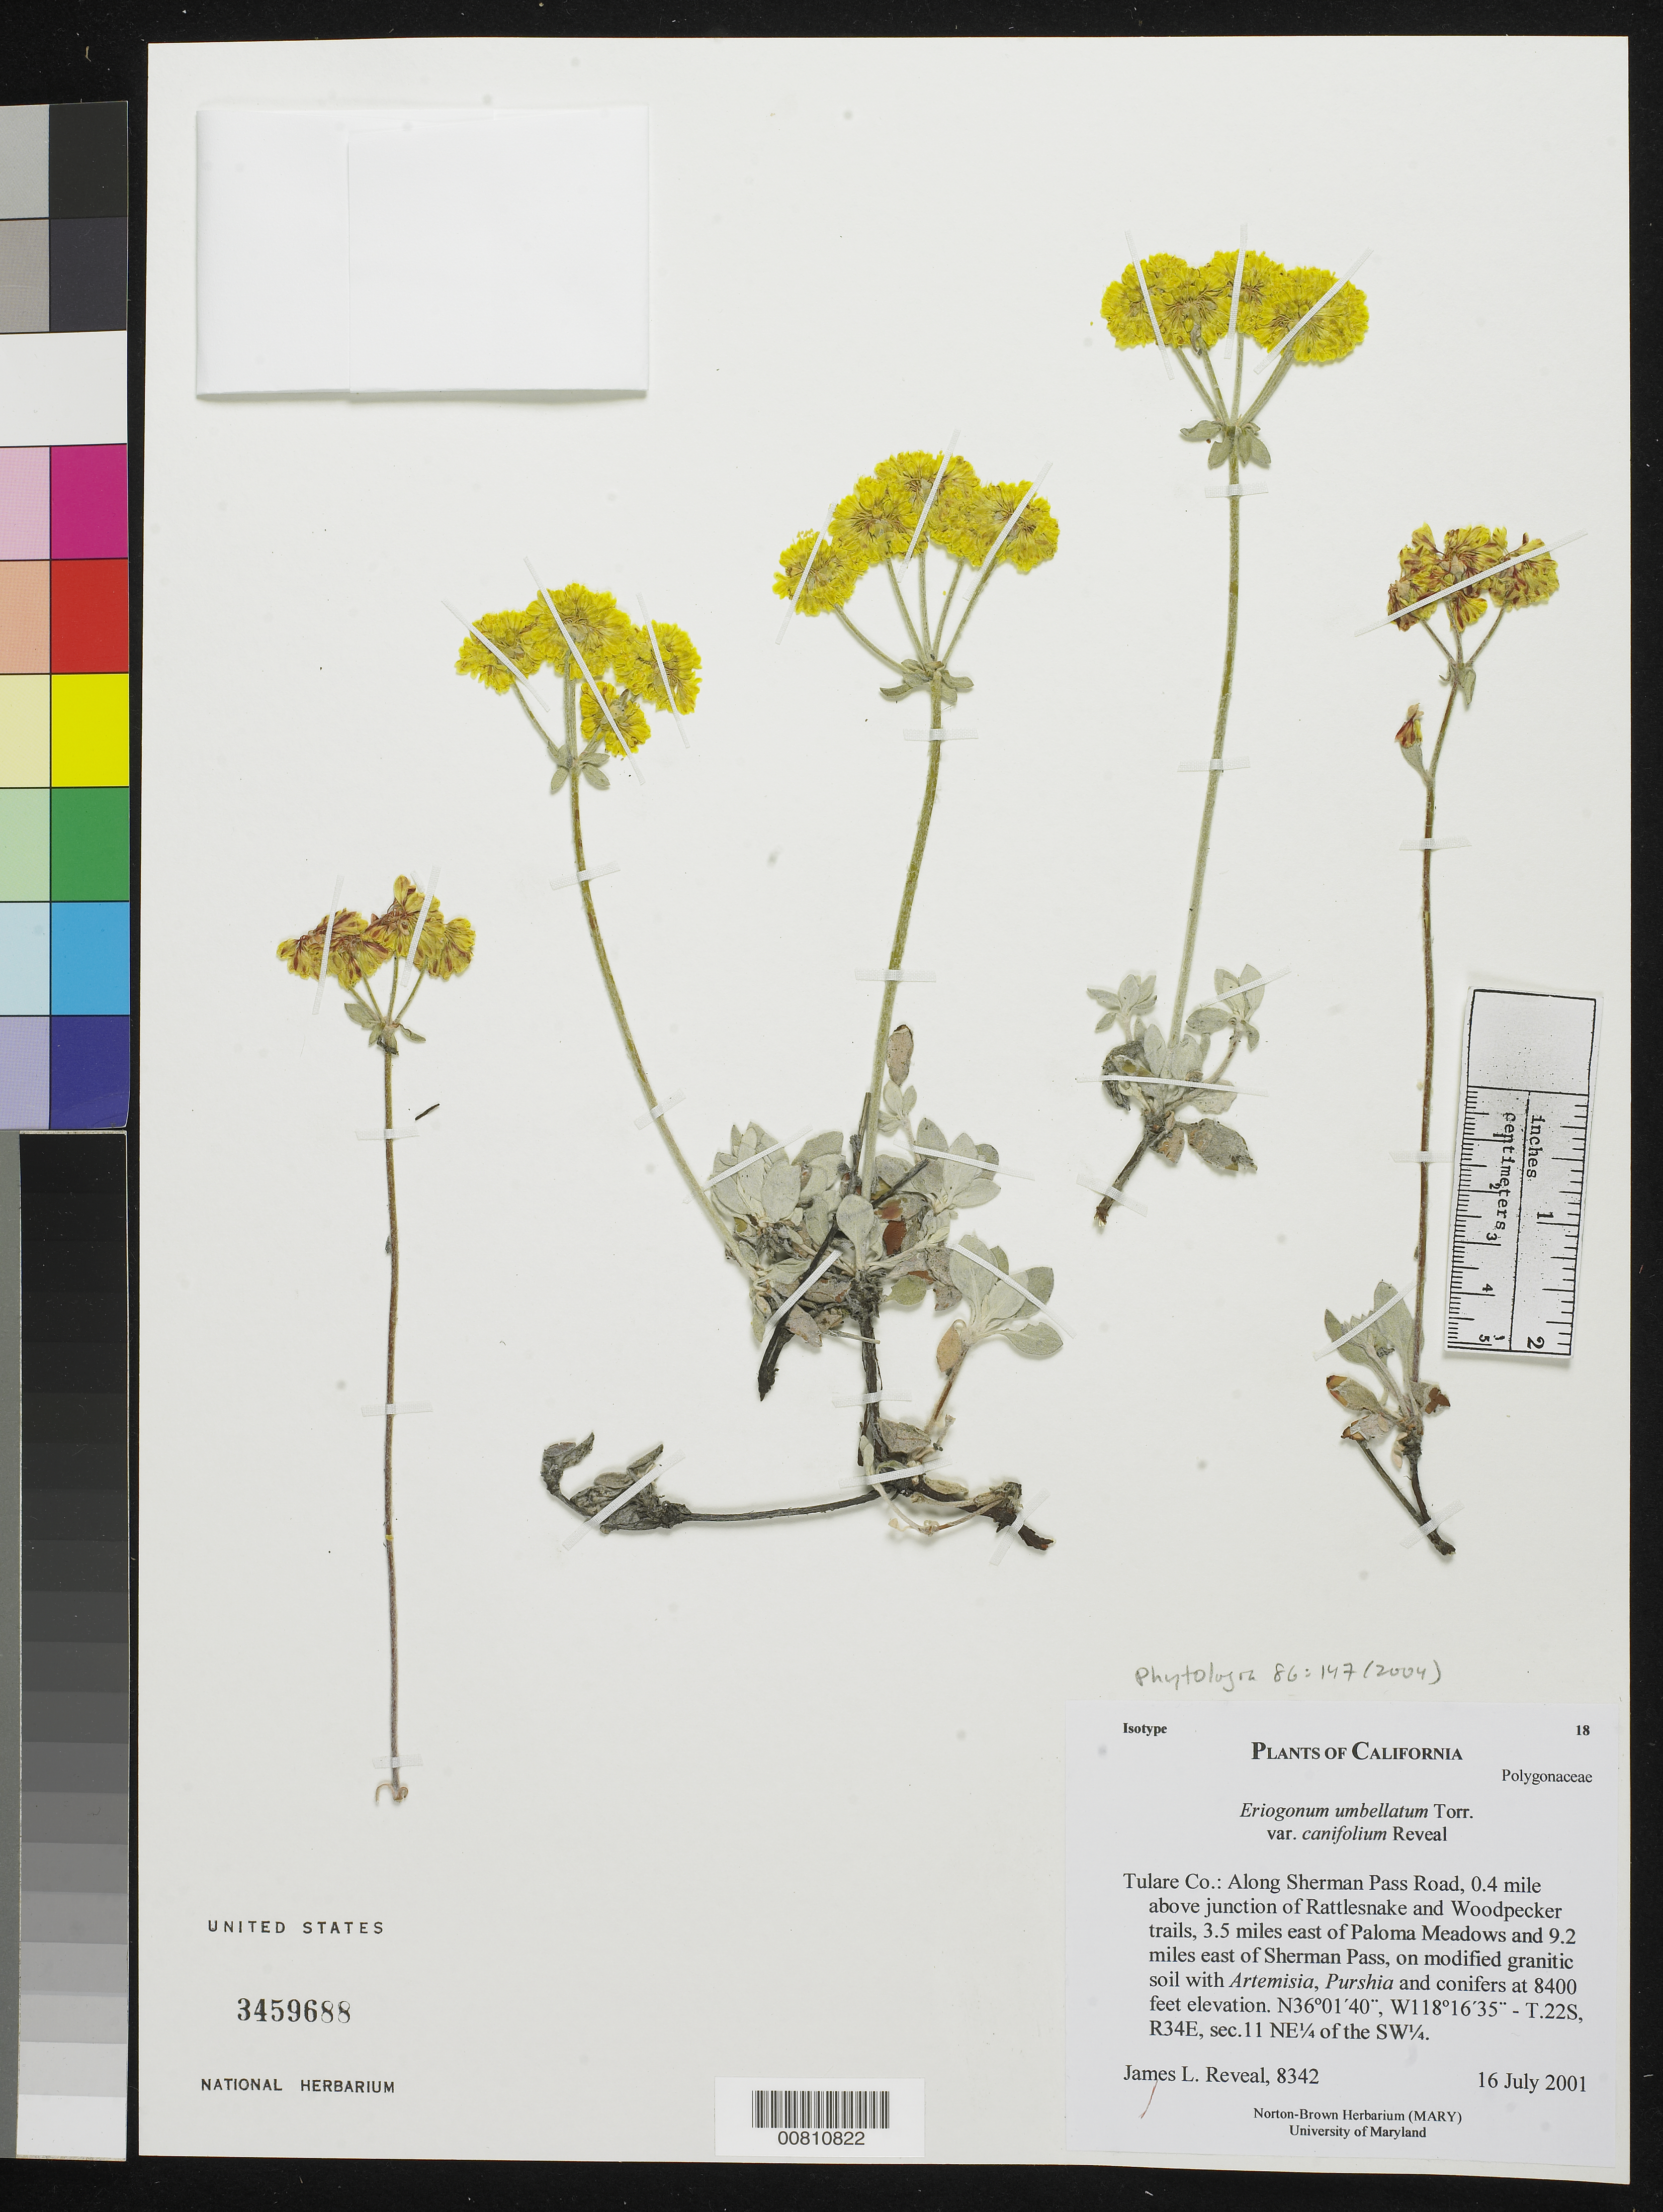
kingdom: Plantae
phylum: Tracheophyta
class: Magnoliopsida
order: Caryophyllales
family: Polygonaceae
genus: Eriogonum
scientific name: Eriogonum umbellatum var. canifolium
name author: Reveal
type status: Isotype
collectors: J. L. Reveal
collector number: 8342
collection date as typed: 16 Jul 2001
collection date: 2001-07-16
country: United States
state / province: California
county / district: Tulare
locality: Tulare Co.: along Sherman Pass Road, 0.4 mile above junction of Rattlesnake and Woodpecker trails, 3.5 miles east of Paloma Meadows and 9.2 miles east of Sherman Pass.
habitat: On modified granitic soil with Artemisia, Purshia and conifers.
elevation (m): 2560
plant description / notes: Holotype at NY.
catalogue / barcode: US 3459688